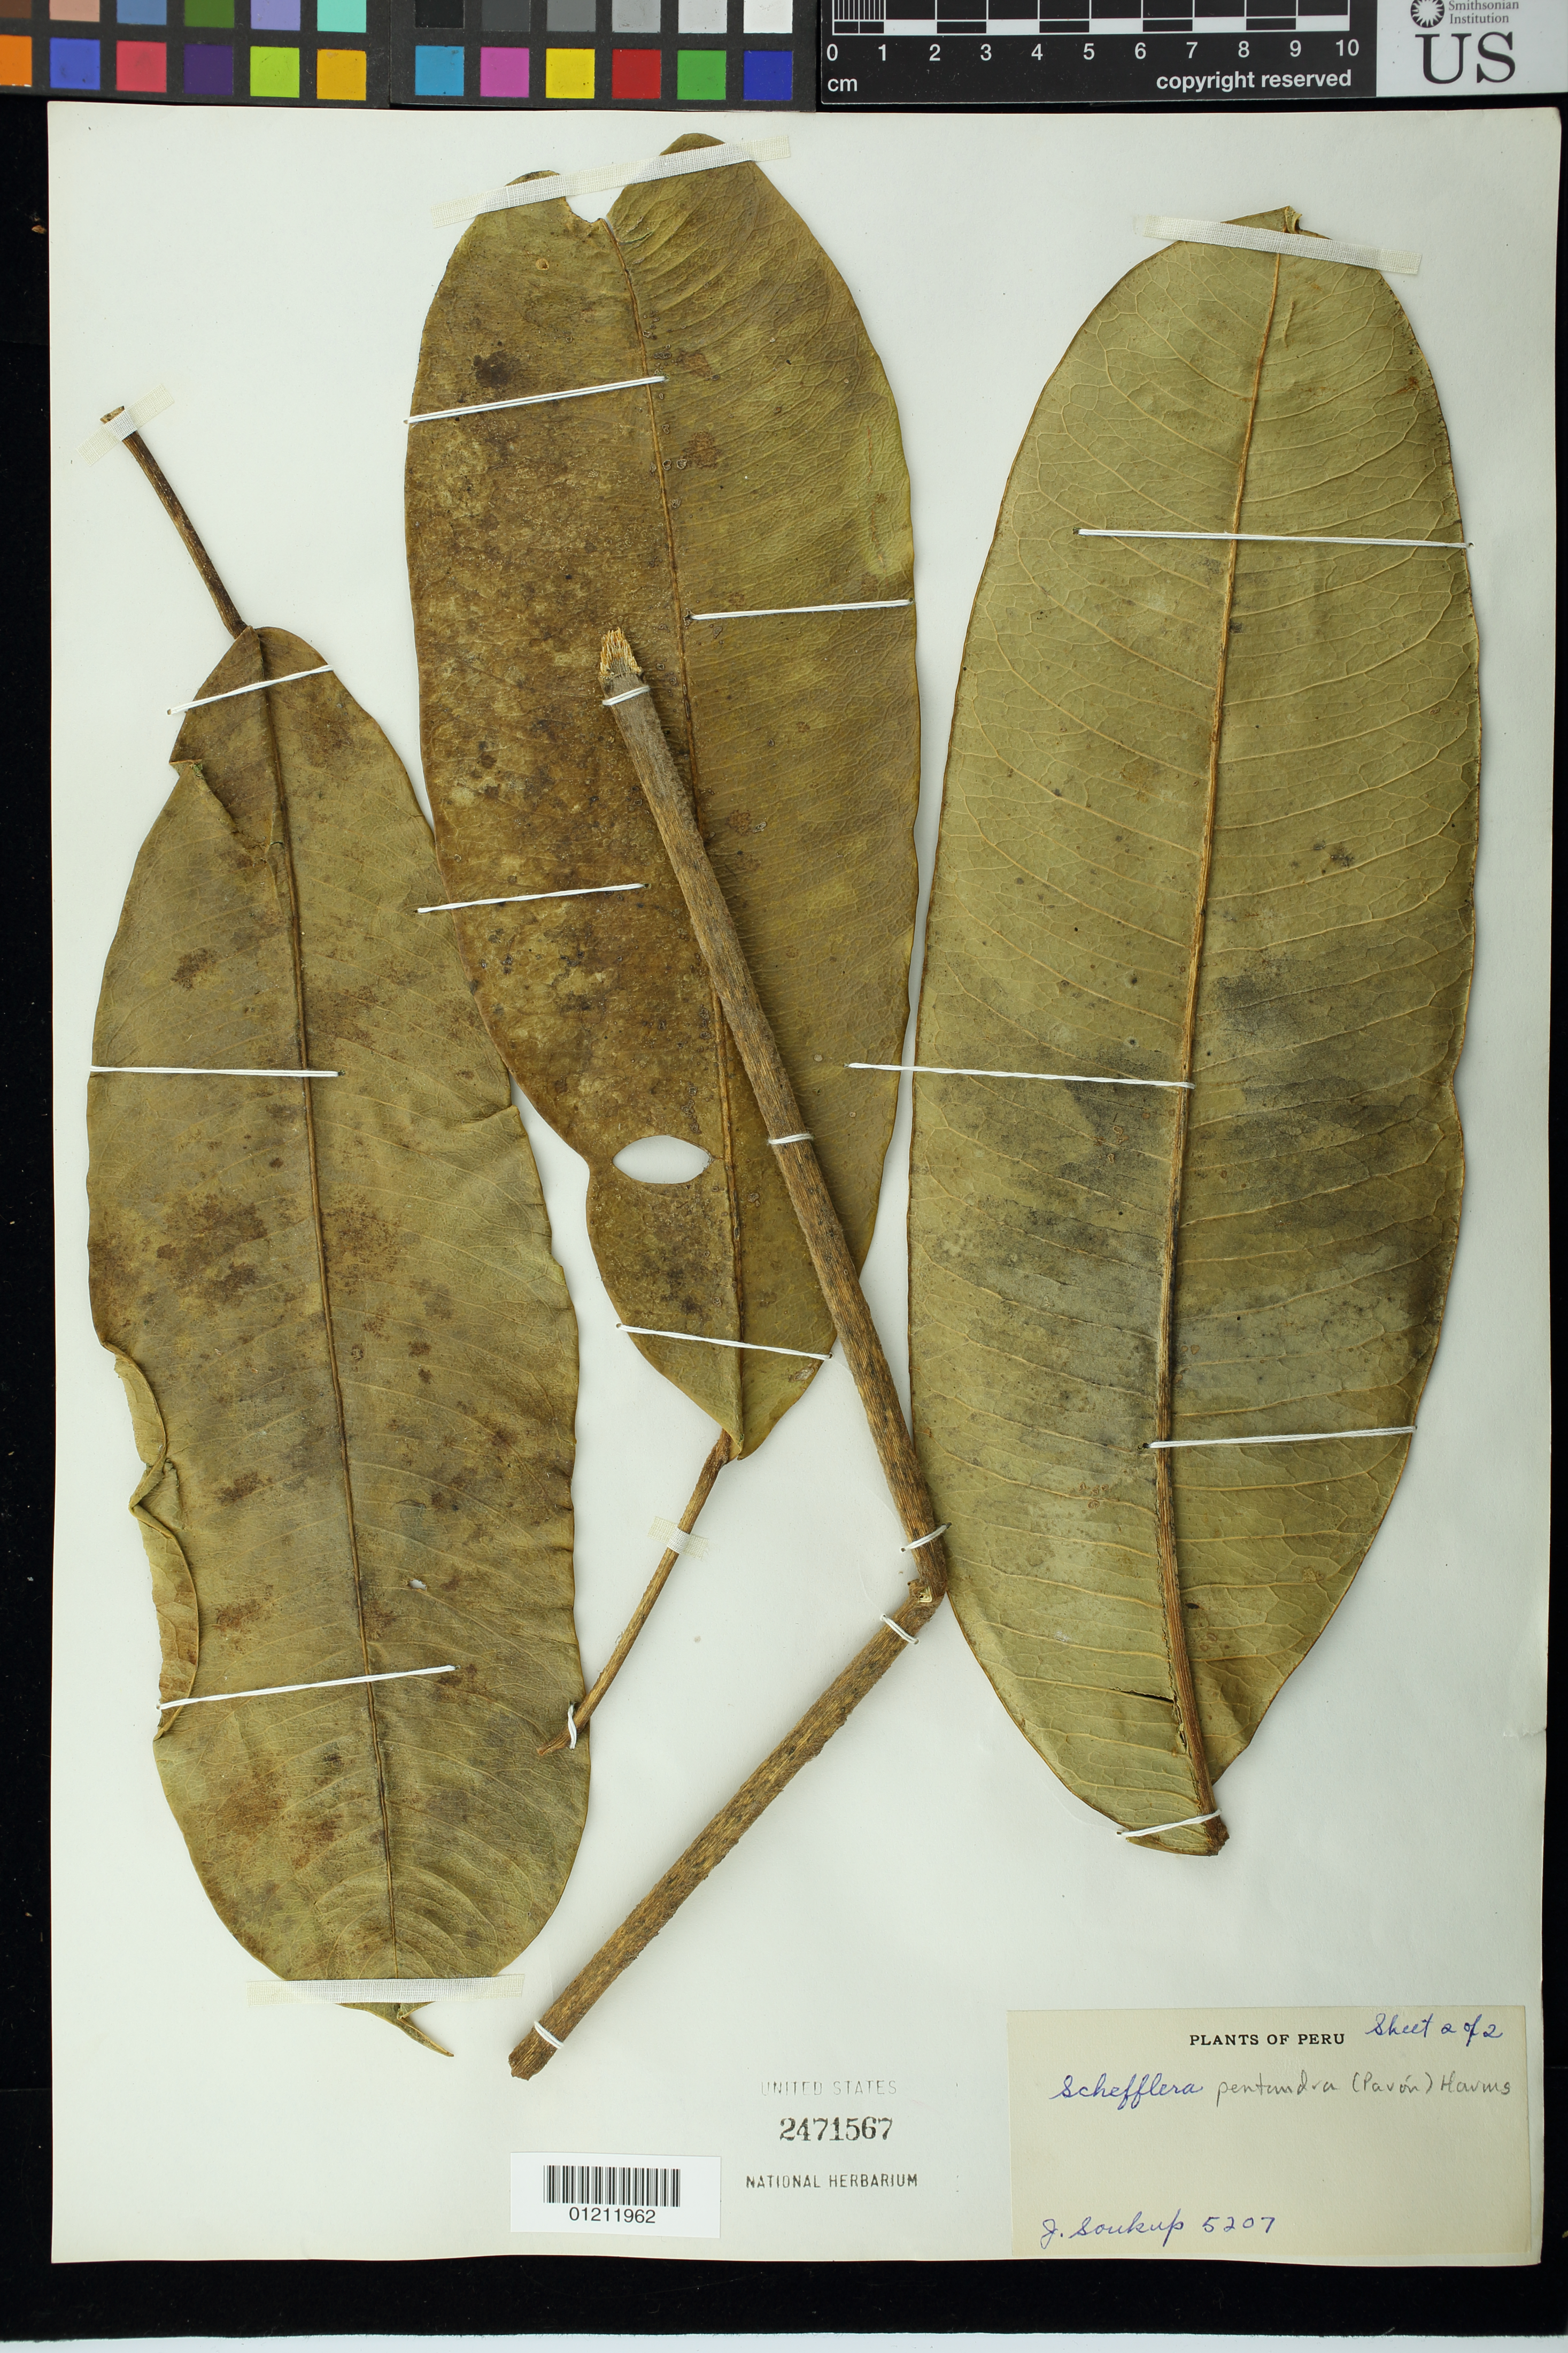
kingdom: Plantae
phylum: Tracheophyta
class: Magnoliopsida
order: Apiales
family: Araliaceae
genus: Schefflera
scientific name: Schefflera pentandra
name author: (Ruiz & Pav.) Harms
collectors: J. J. Soukup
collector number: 5207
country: Peru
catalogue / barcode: US 2471567